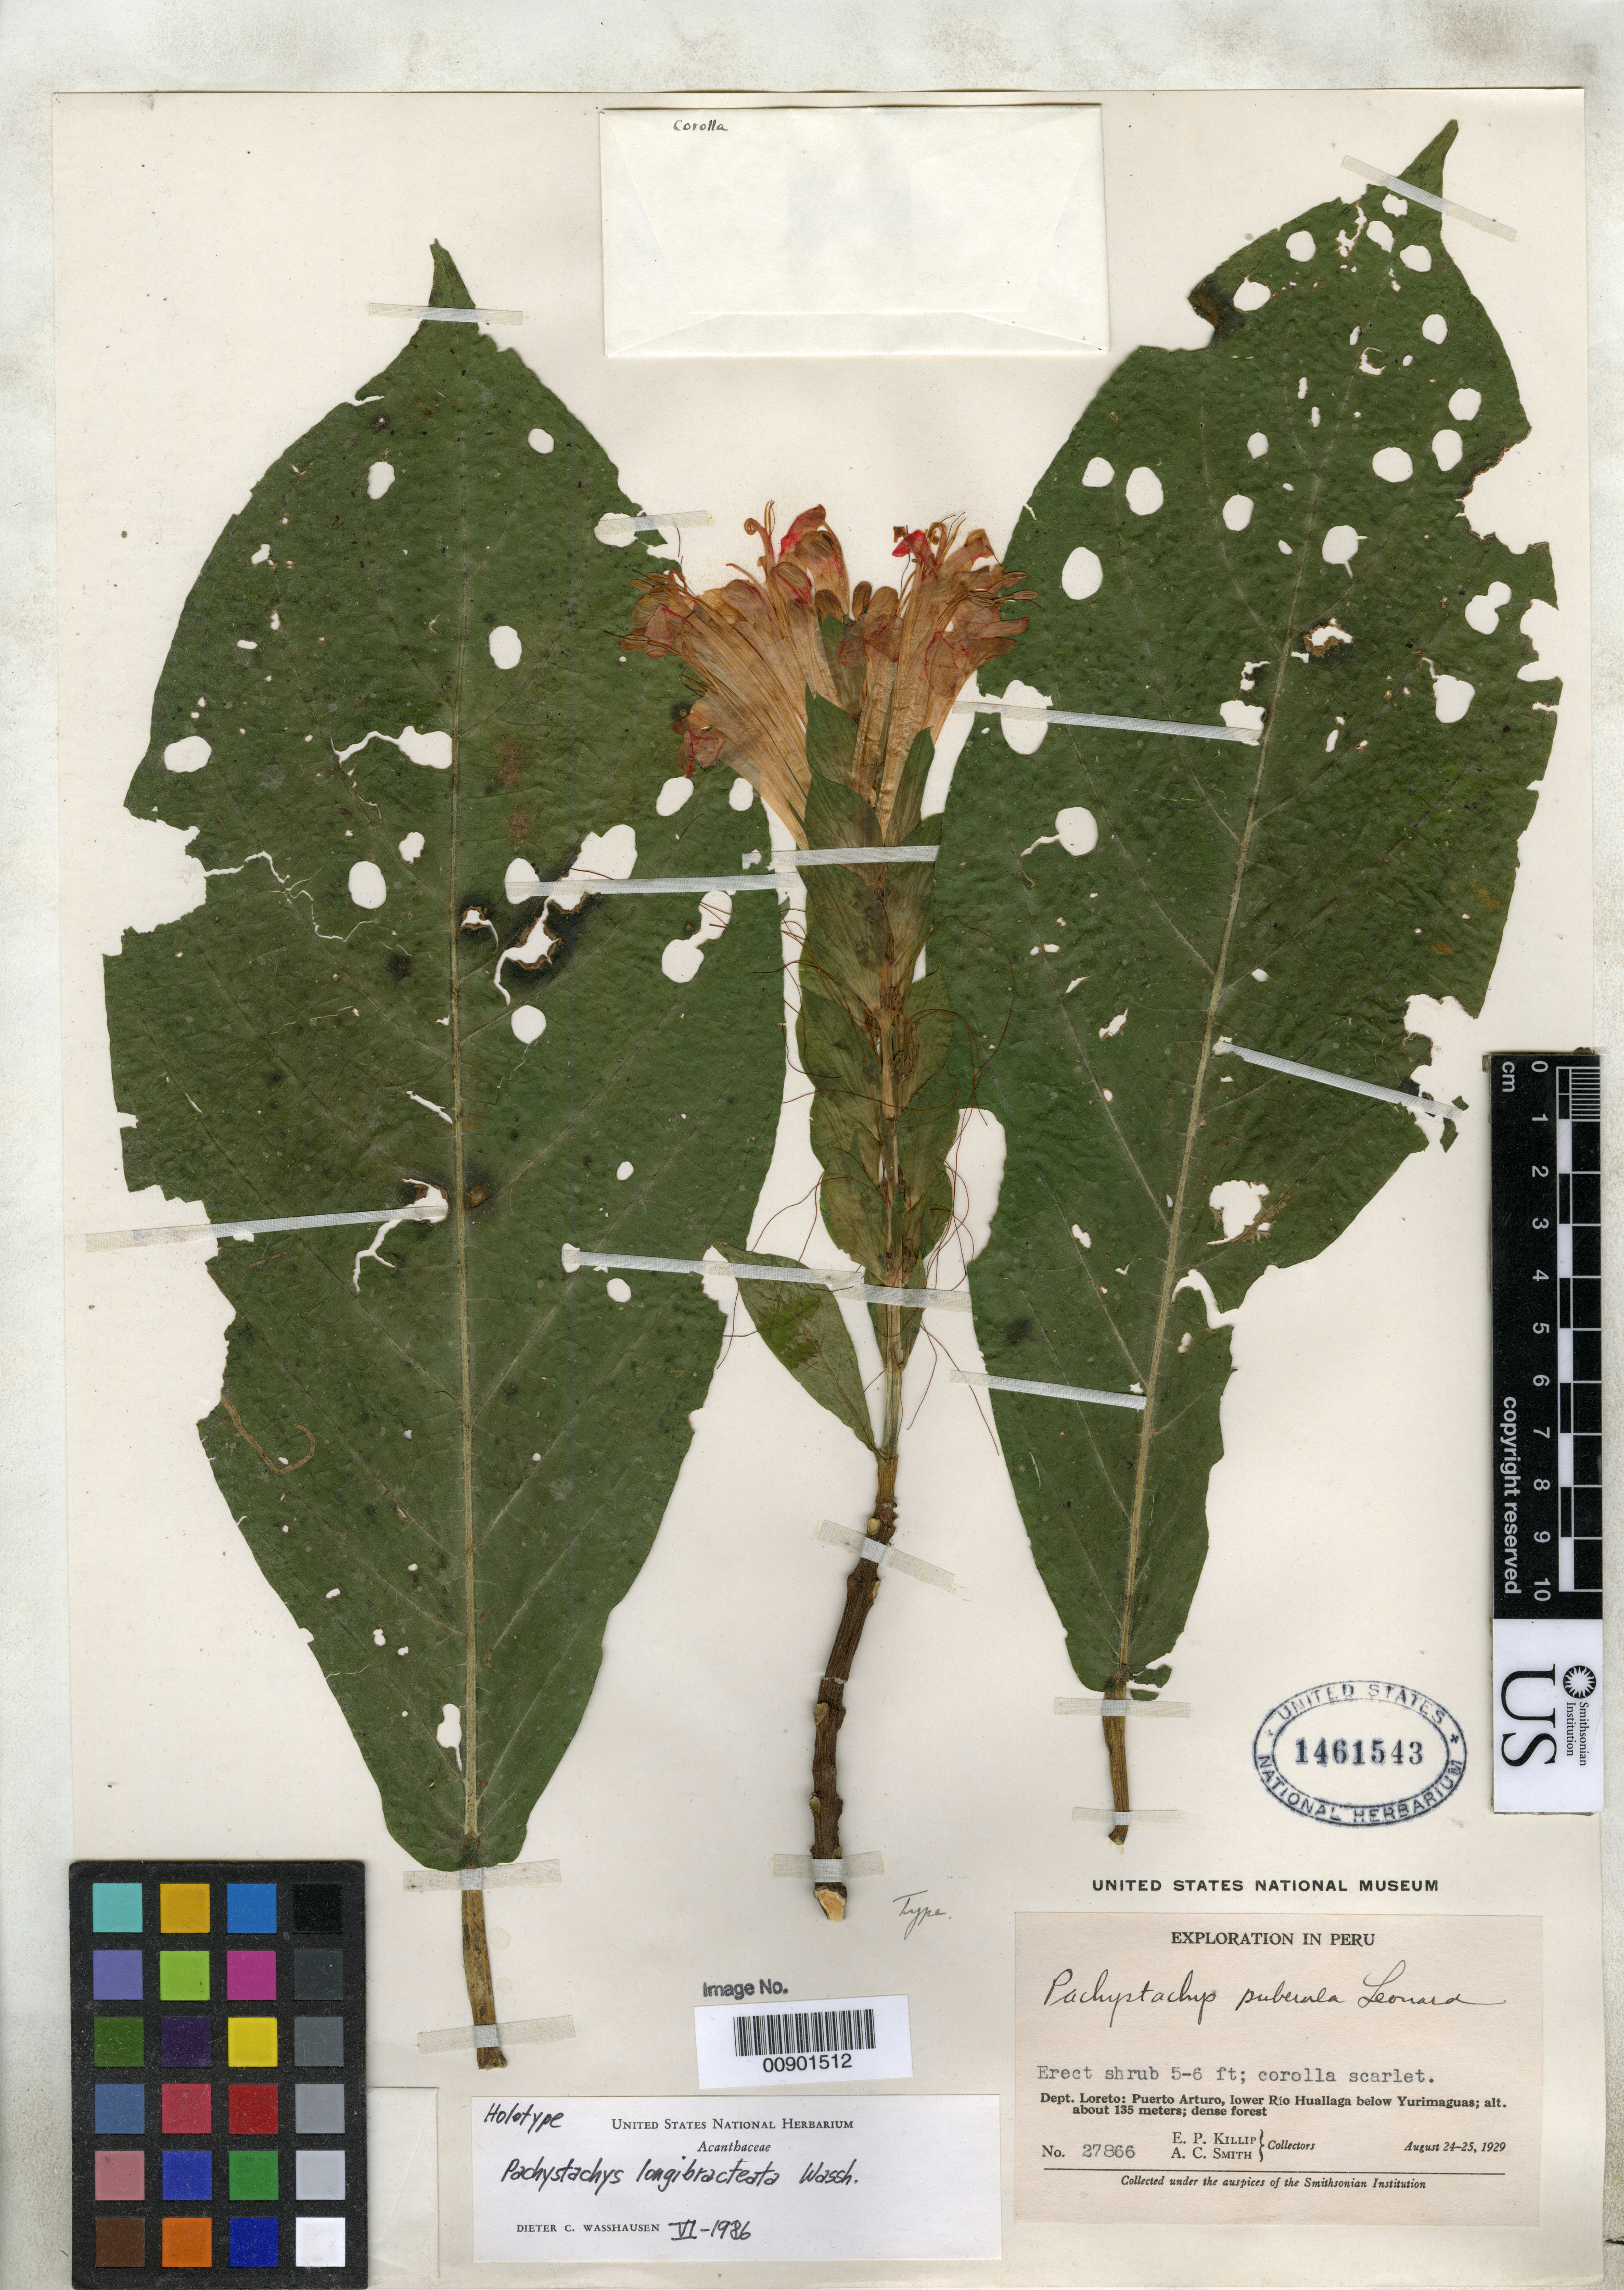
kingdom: Plantae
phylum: Tracheophyta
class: Magnoliopsida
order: Lamiales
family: Acanthaceae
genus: Pachystachys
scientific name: Pachystachys longibracteata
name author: Wassh.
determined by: Wasshausen, Dieter C., (BOT), Smithsonian Institution - National Museum of Natural History (UNITED STATES)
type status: Holotype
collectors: E. P. Killip & A. C. Smith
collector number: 27866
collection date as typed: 24 Aug 1929 to 25 Aug 1929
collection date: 1929-08-24/1929-08-25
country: Peru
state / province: Loreto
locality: Dept. Loreto; Puerto Arturo, lower Rio huallaga below yurimaguas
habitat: Dense forest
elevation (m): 135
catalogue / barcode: US 1461543